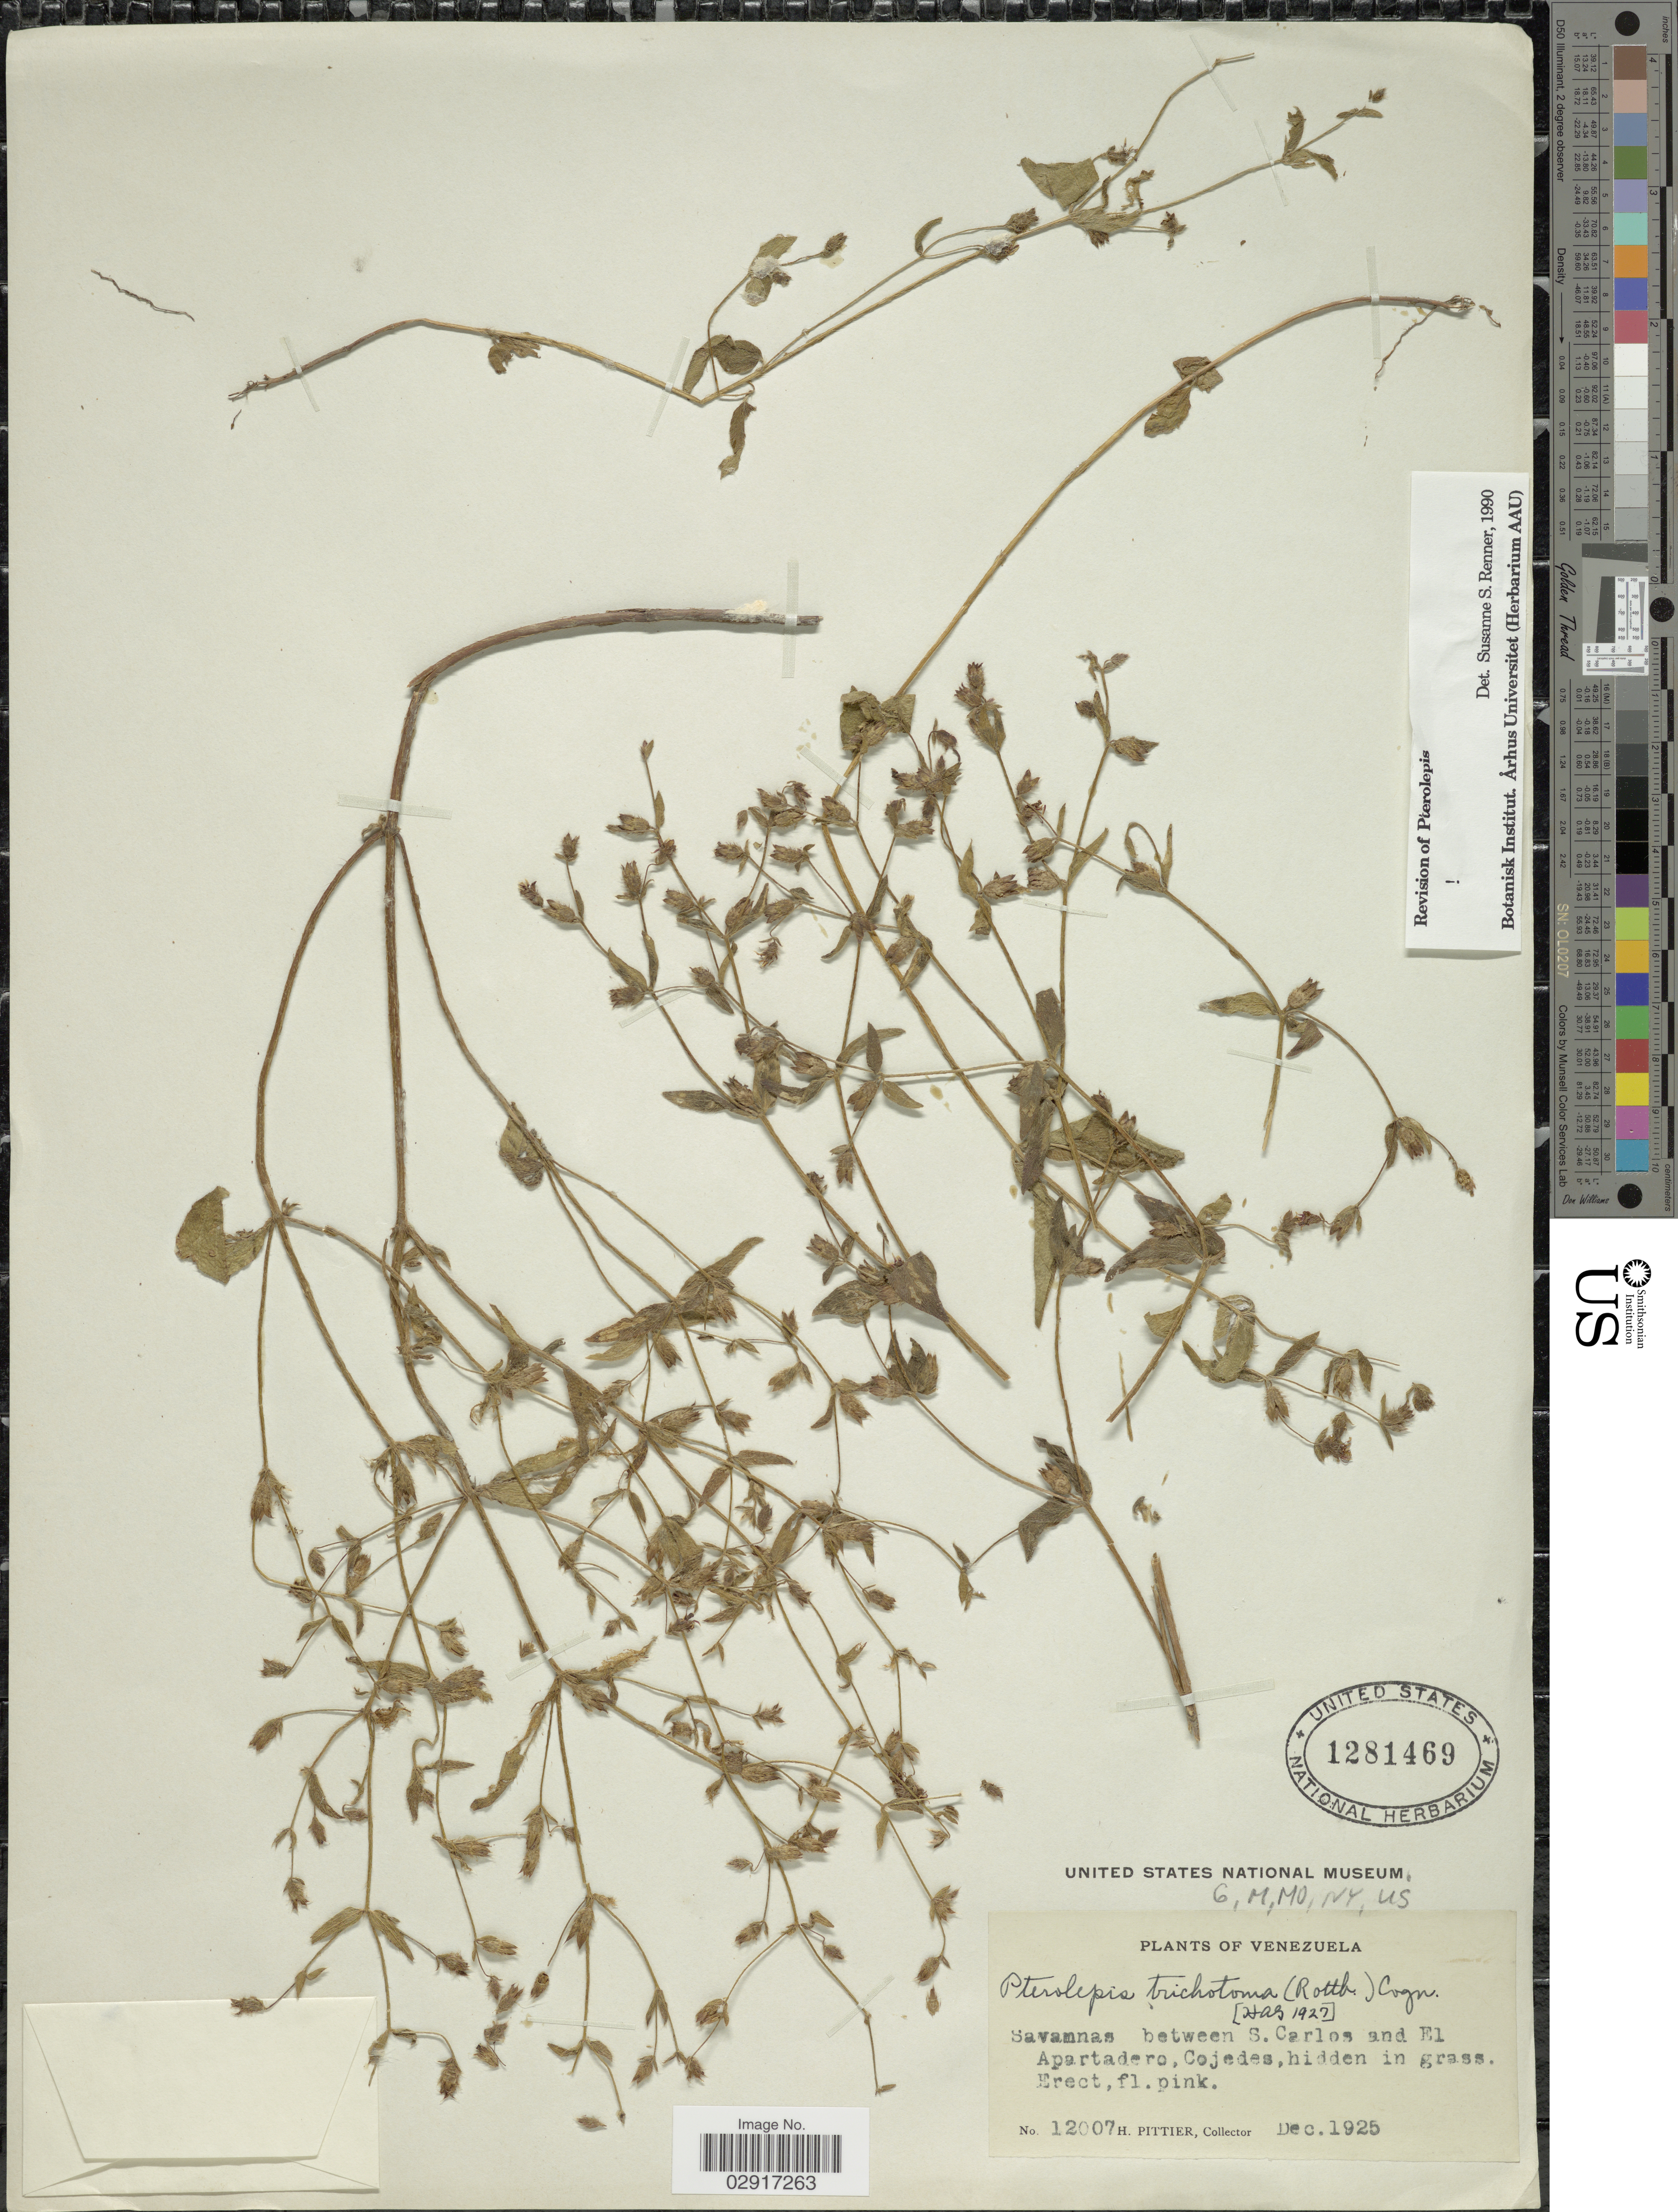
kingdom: Plantae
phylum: Tracheophyta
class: Magnoliopsida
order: Myrtales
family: Melastomataceae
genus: Pterolepis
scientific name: Pterolepis trichotoma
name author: (Rottb.) Cogn.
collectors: H. F. Pittier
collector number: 12007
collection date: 1925-12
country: Venezuela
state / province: Cojedes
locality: Savannas between S. Carlos and El Apartadero, Cojedes.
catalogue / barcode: US 1281469